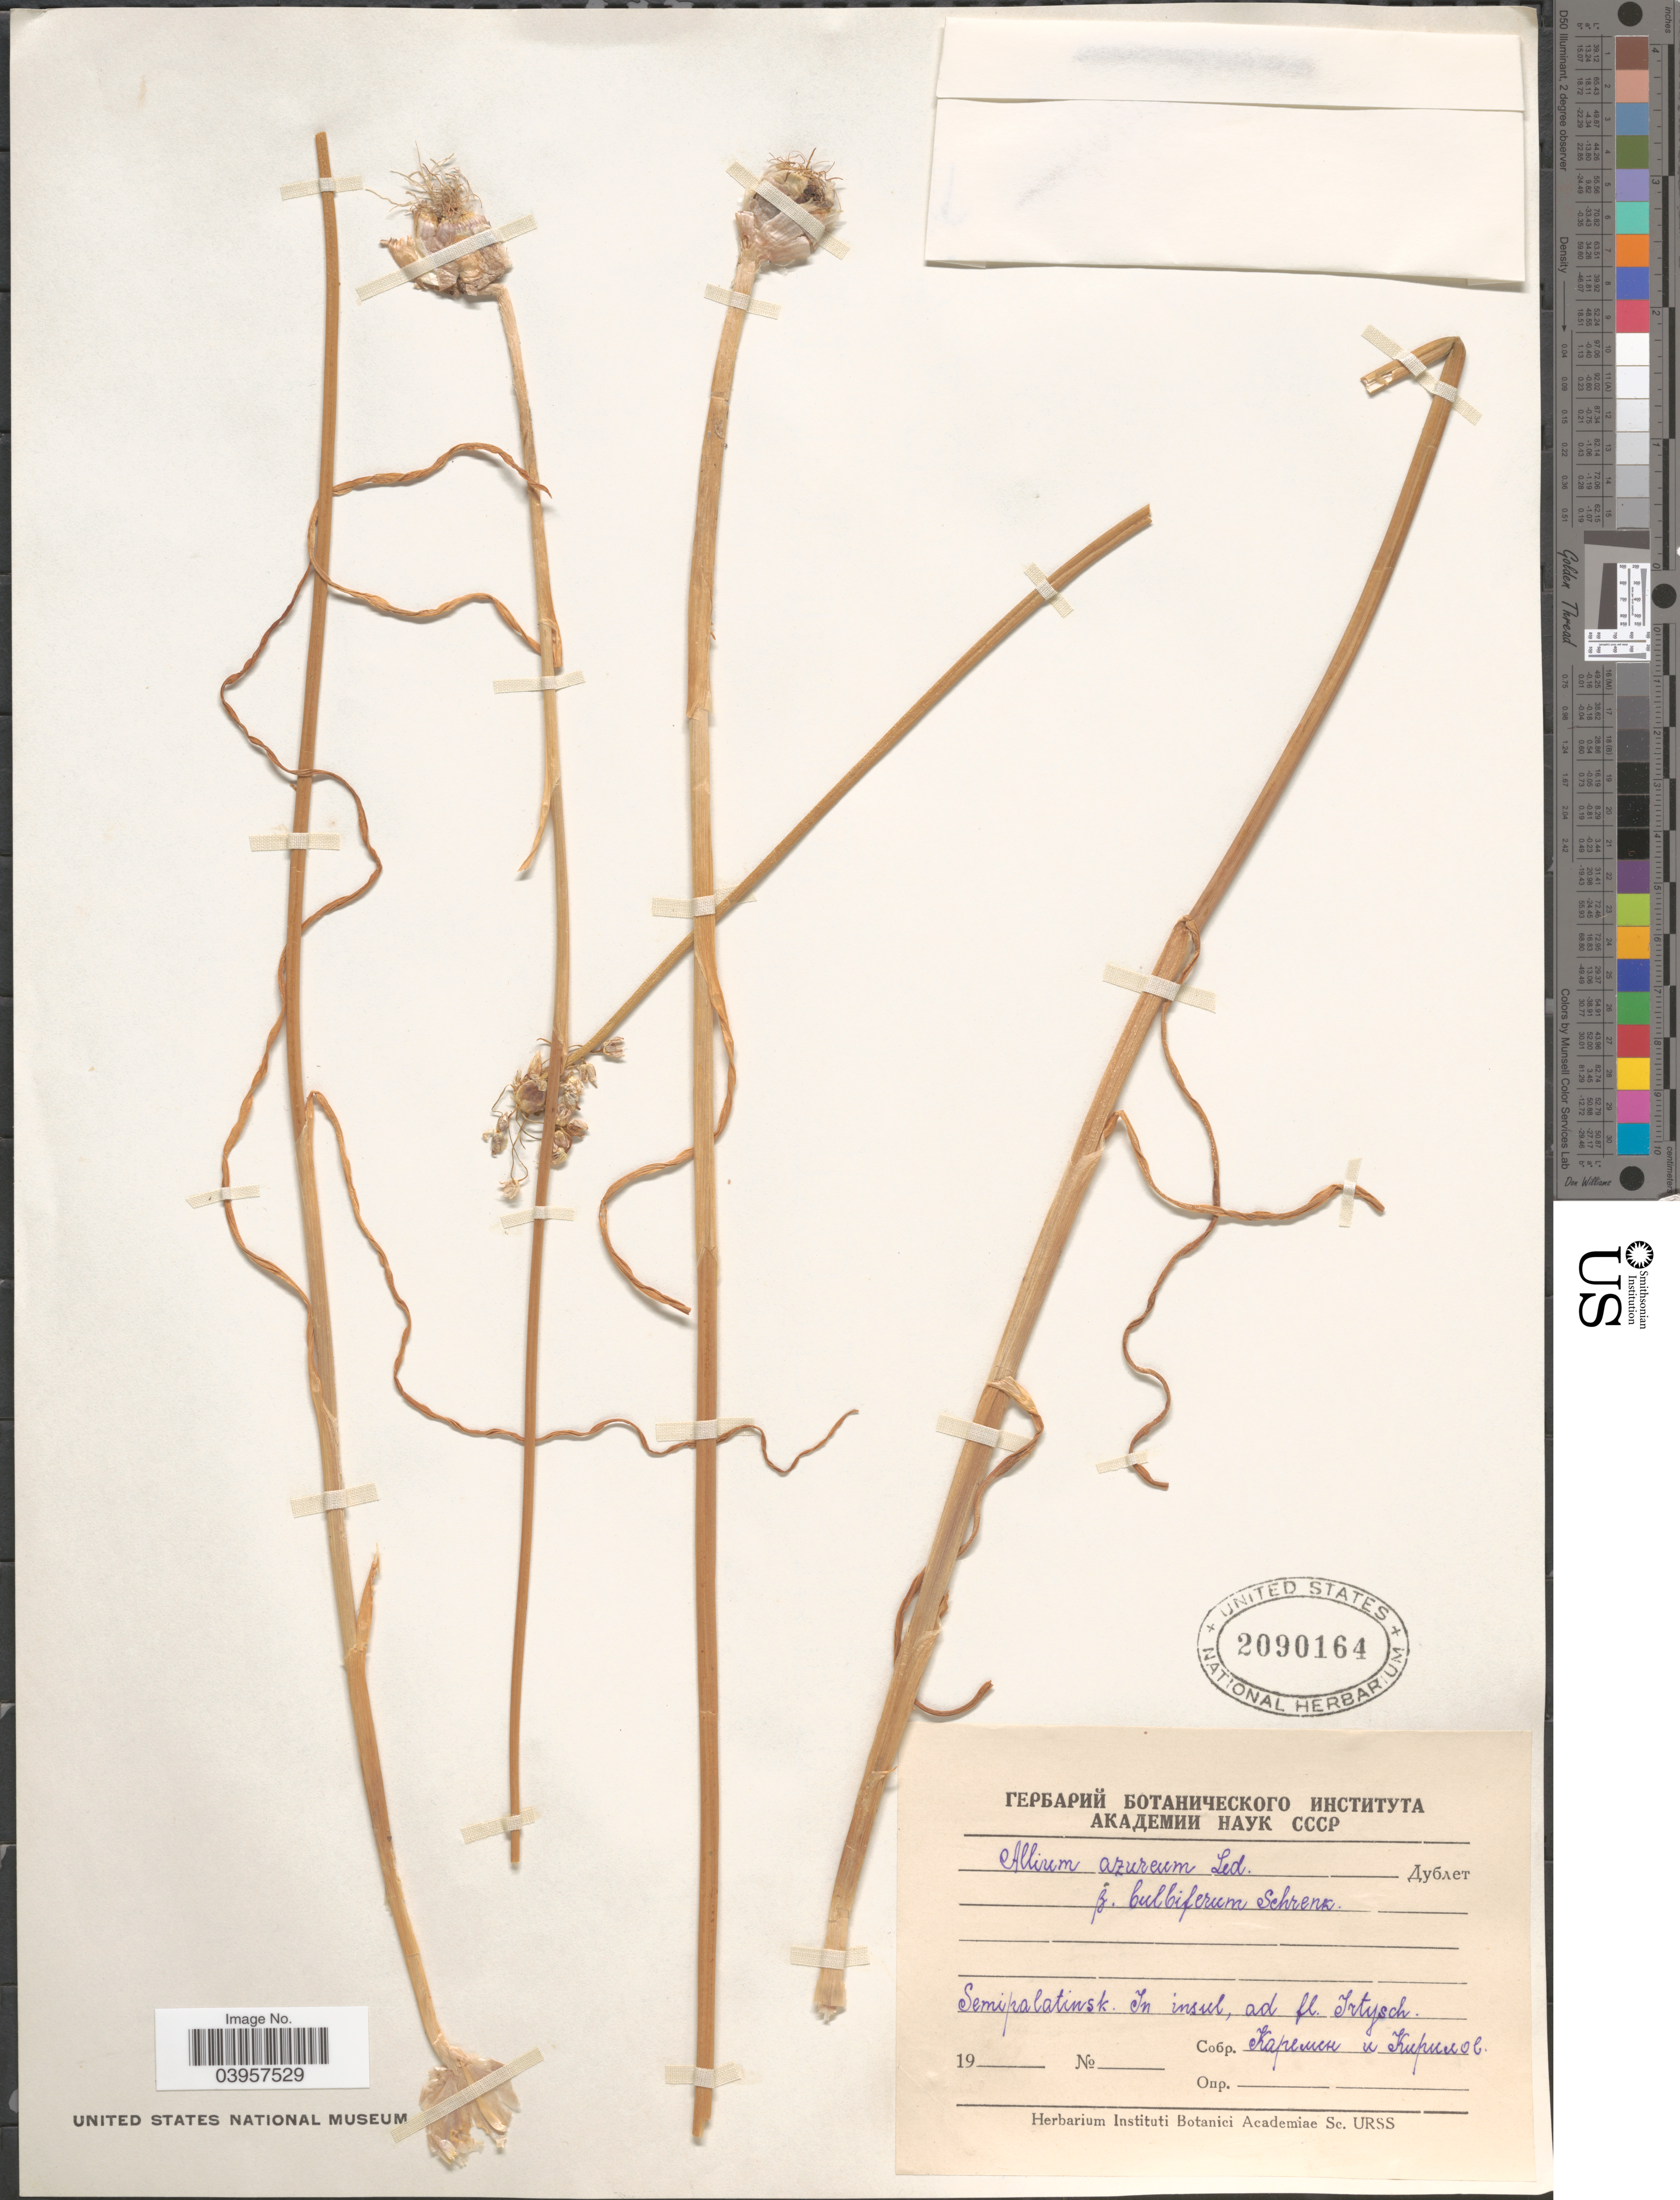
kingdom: Plantae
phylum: Tracheophyta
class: Liliopsida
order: Asparagales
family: Amaryllidaceae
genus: Allium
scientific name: Allium azureum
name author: Ledeb.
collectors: Karelin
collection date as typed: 19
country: Kazakhstan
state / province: East Kazakhstan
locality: Semipalatinsk. In insul, ad fl. Irtysch.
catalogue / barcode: US 2090164